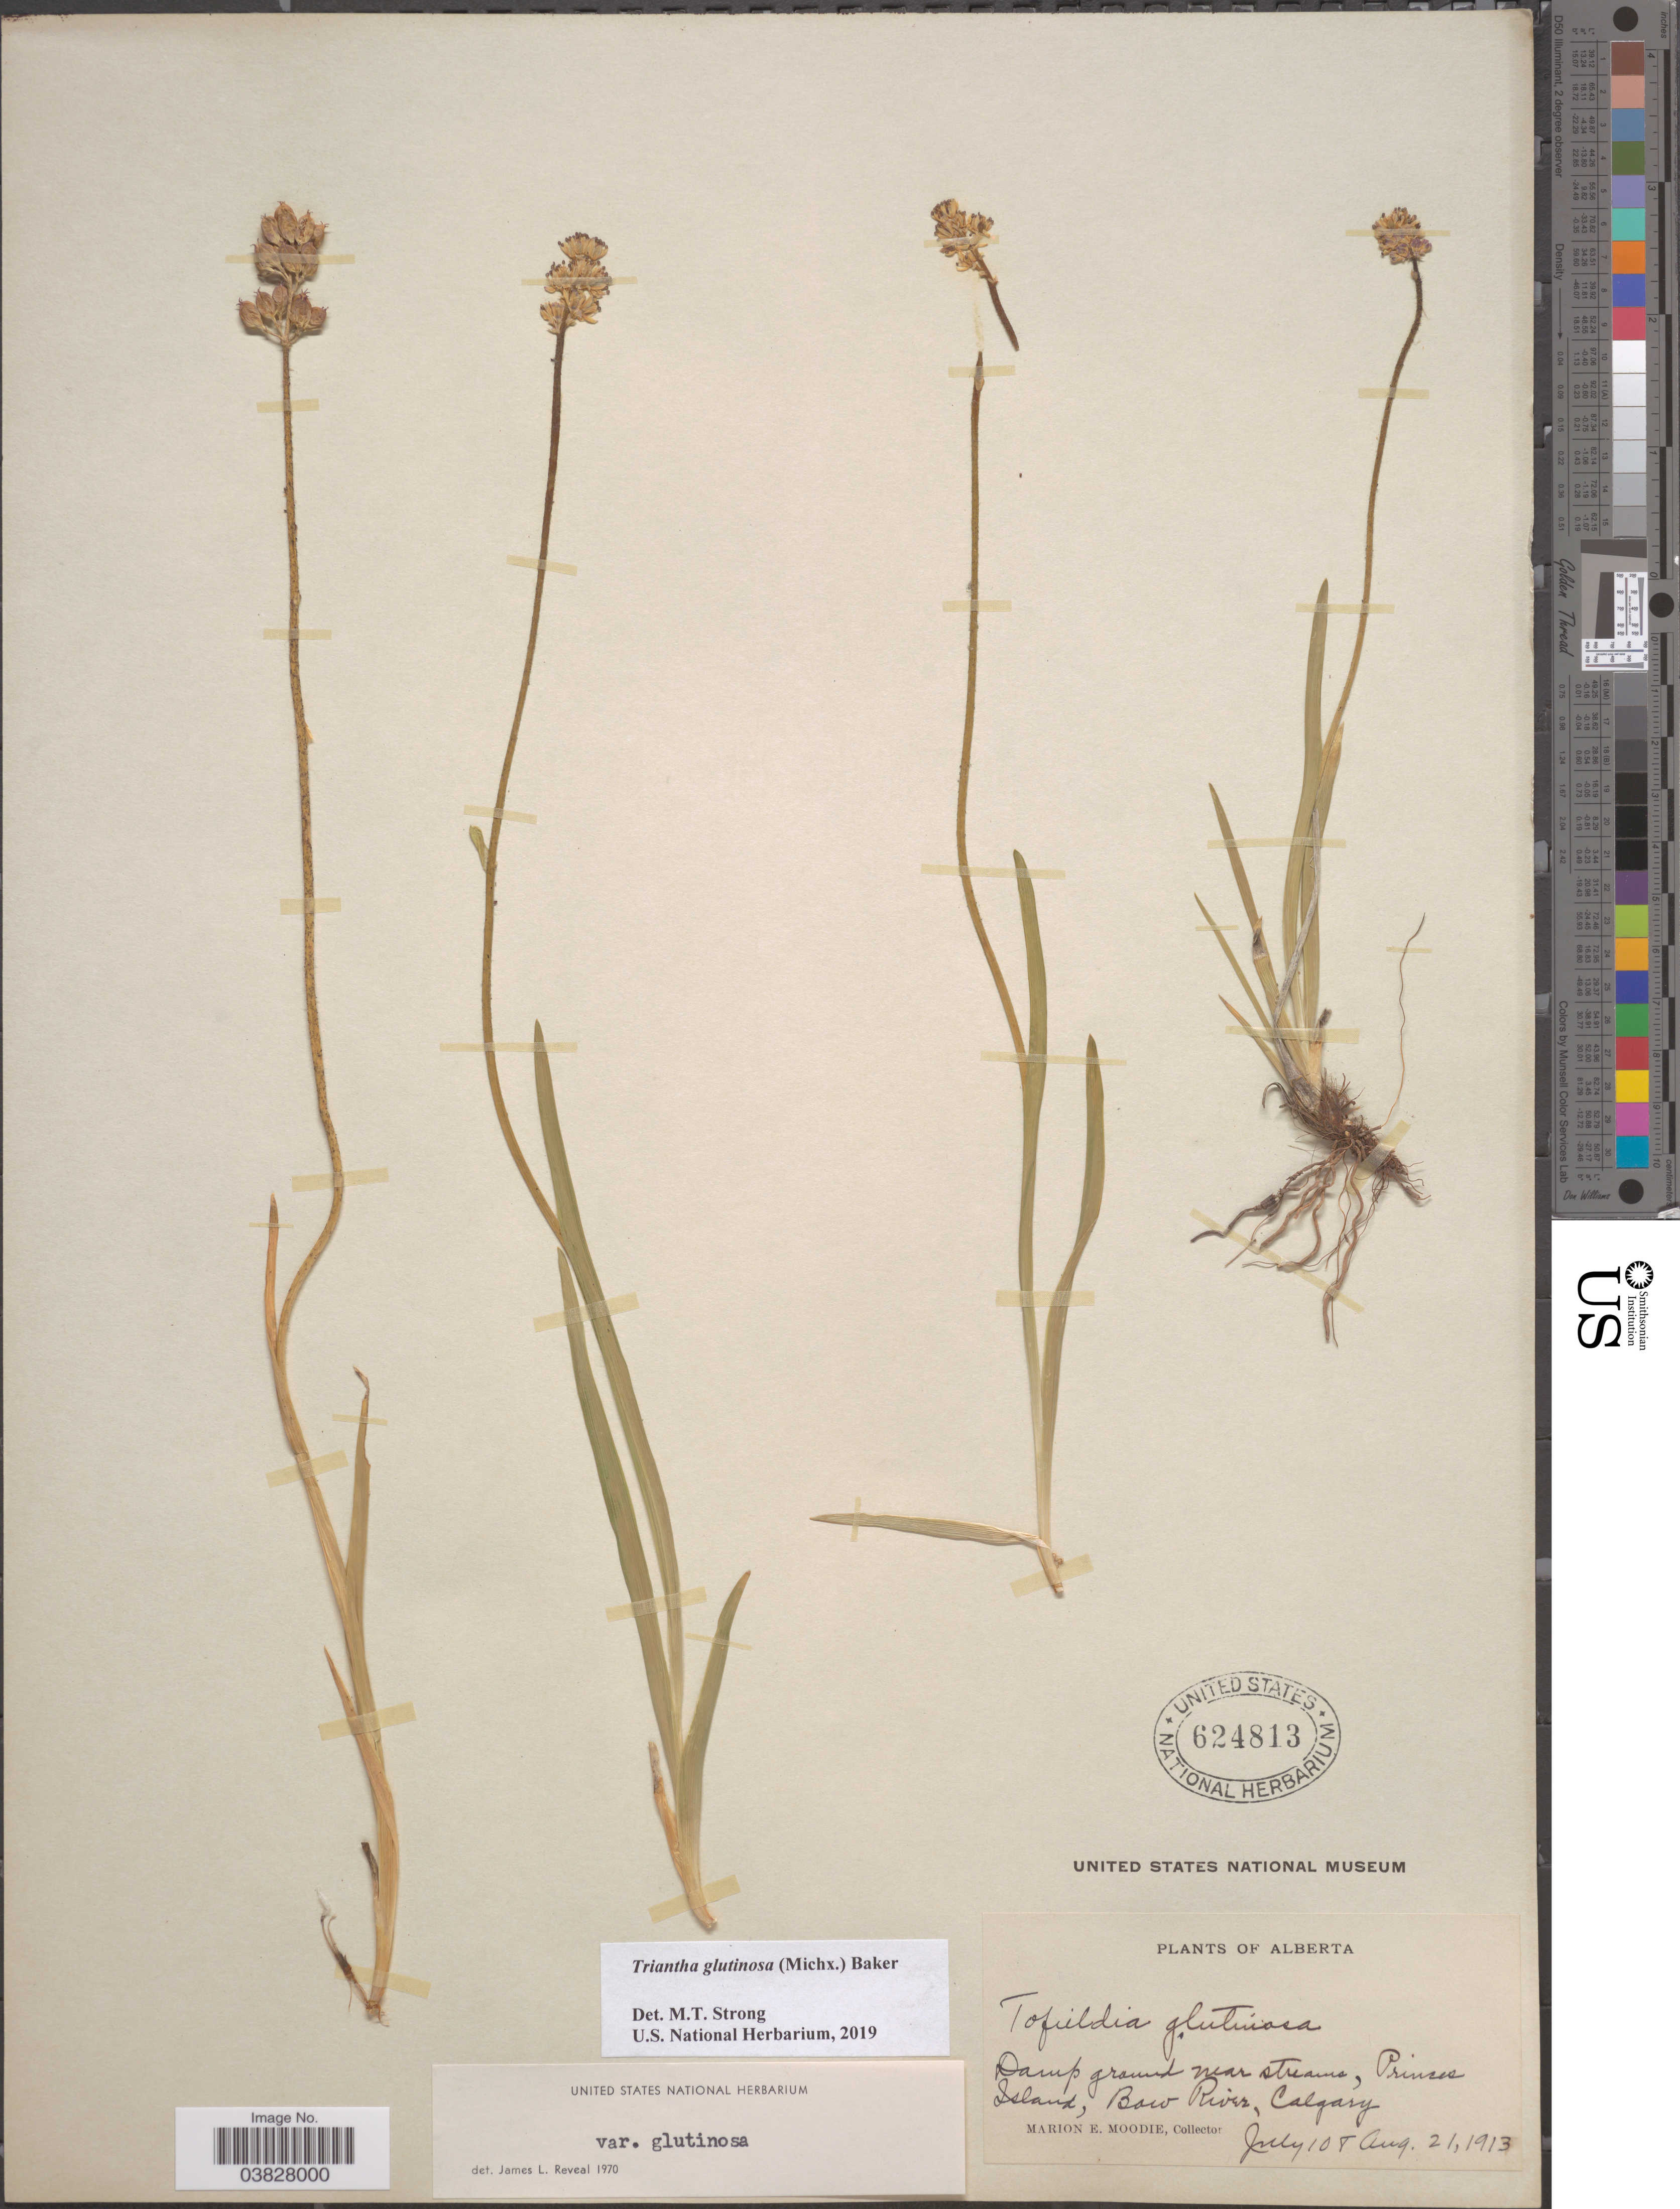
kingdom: Plantae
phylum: Tracheophyta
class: Liliopsida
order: Alismatales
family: Tofieldiaceae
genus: Triantha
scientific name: Triantha glutinosa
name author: (Michx.) Baker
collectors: M. E. Moodie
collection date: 1913-07-10/1913-08-21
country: Canada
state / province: Alberta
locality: Near stream, Princes Island, Bow River, Calgary.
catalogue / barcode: US 624813